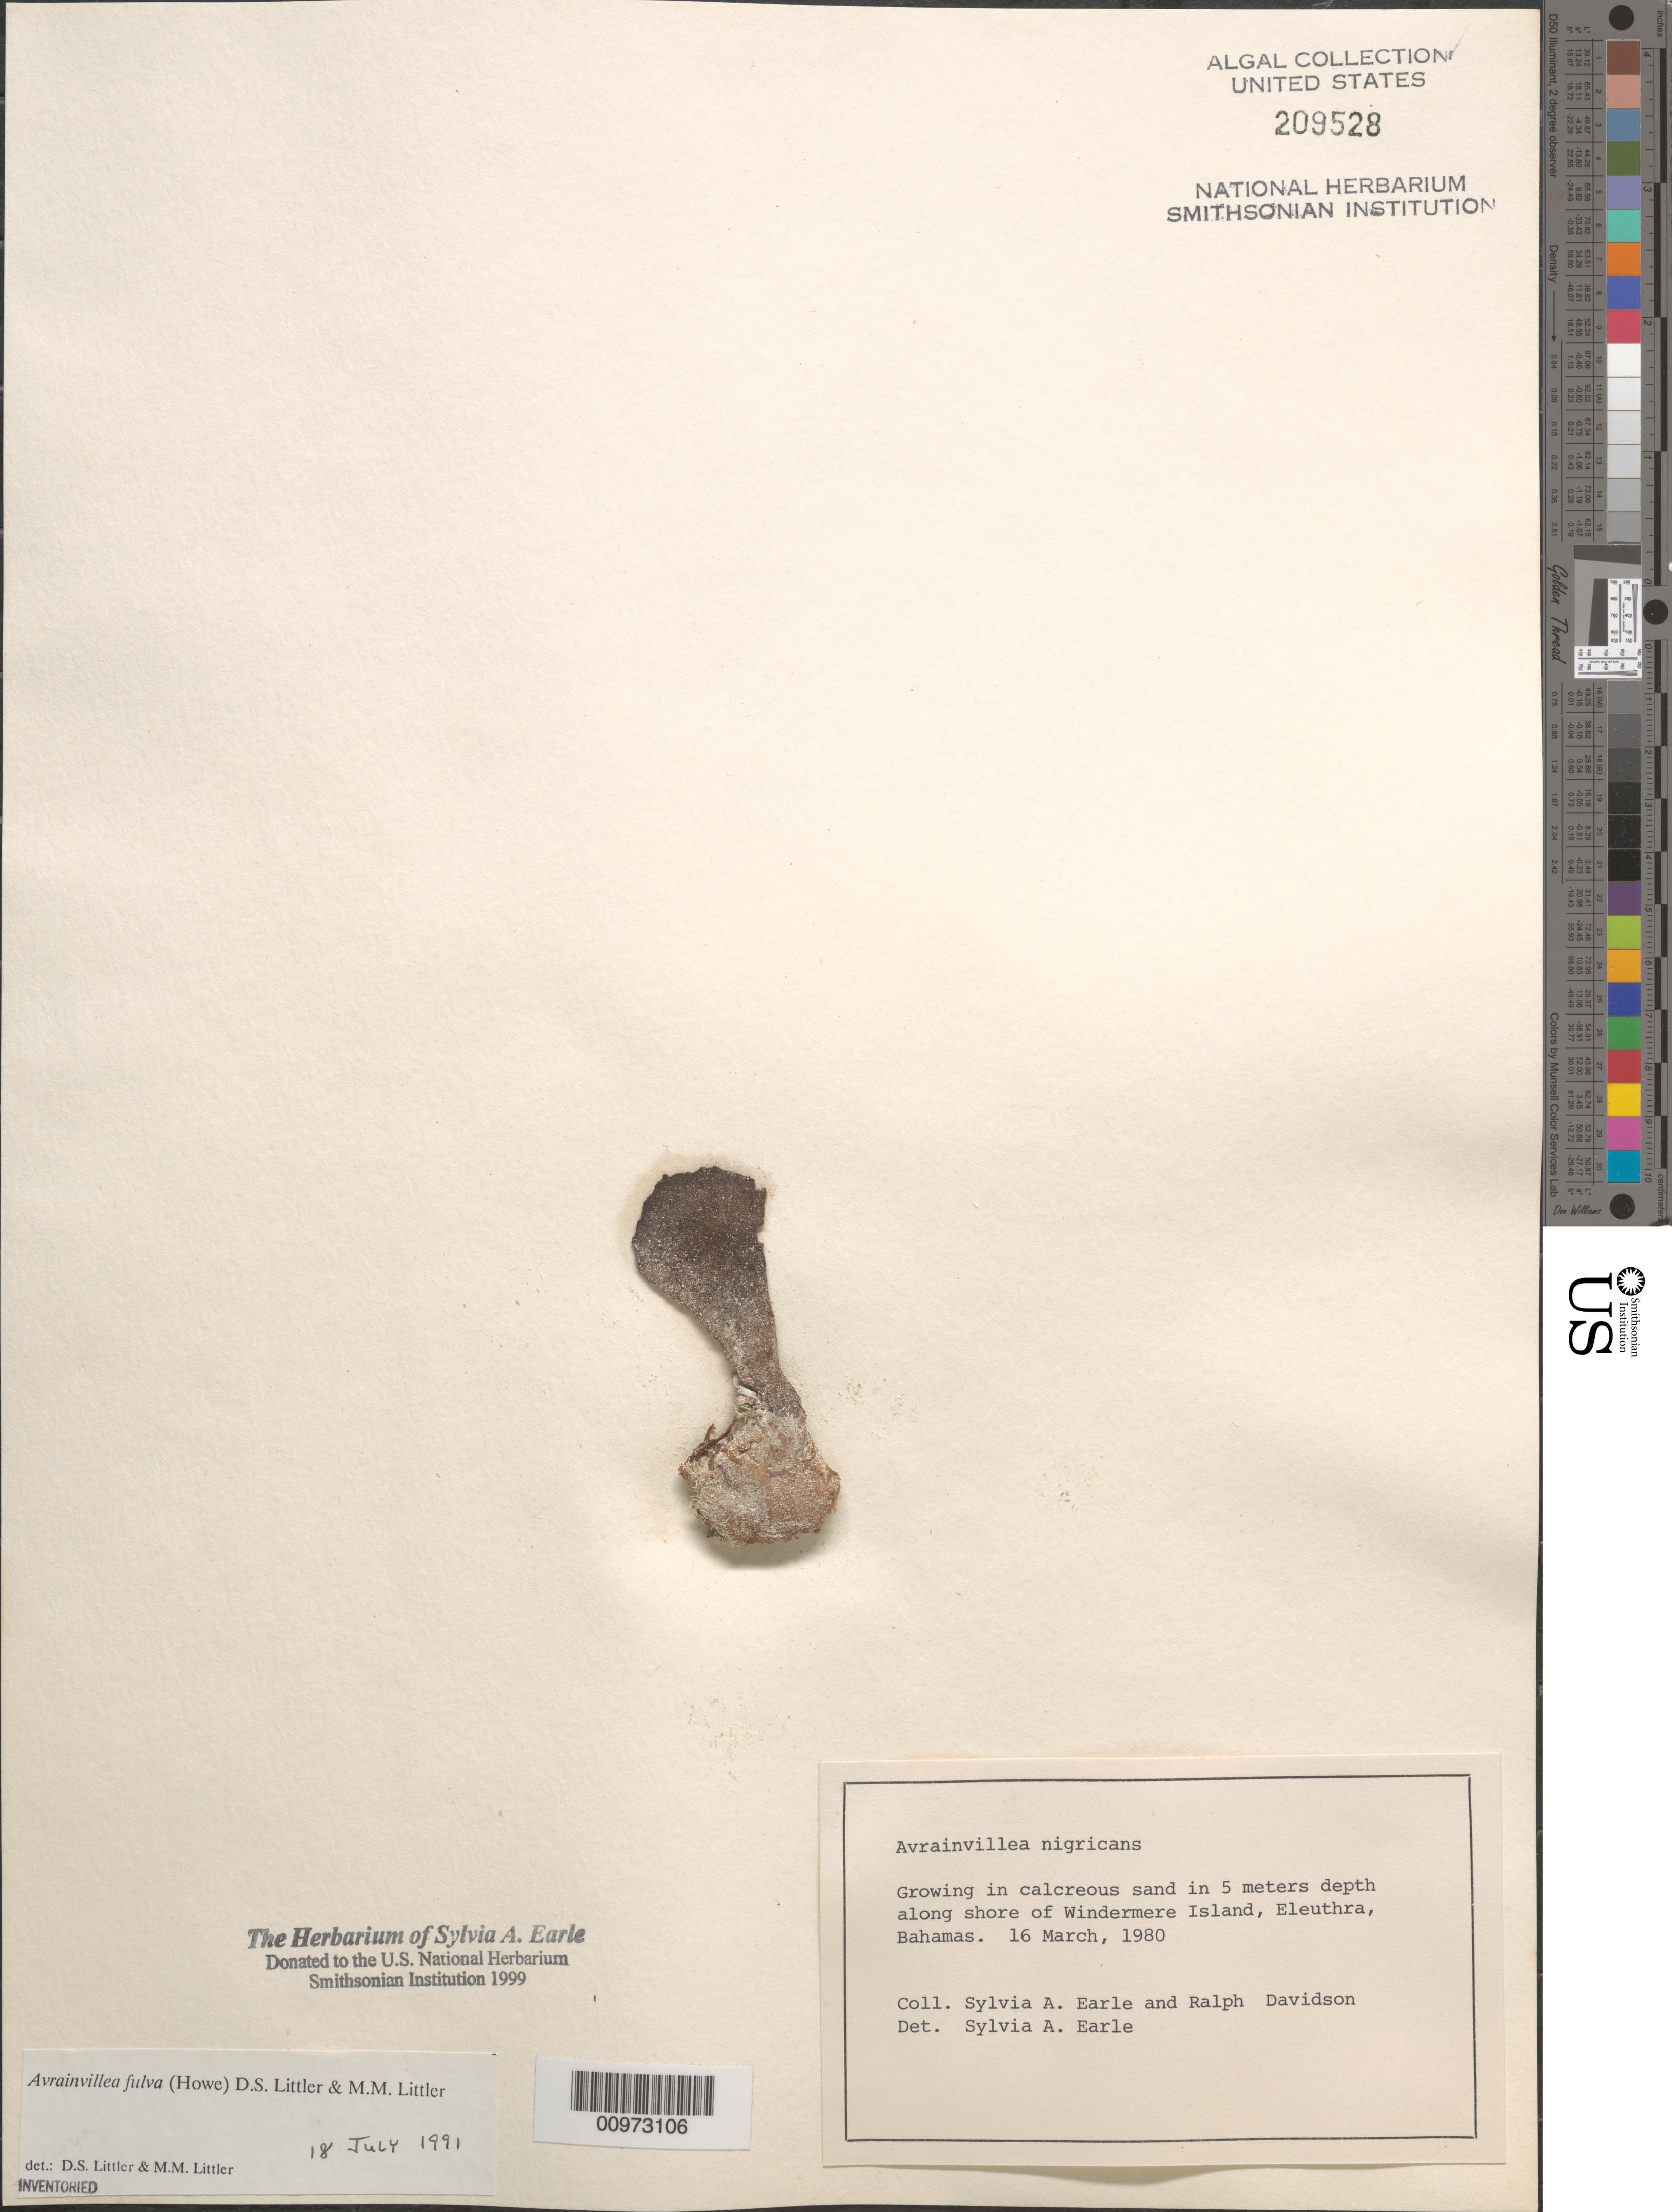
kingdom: Plantae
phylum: Chlorophyta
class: Ulvophyceae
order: Bryopsidales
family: Dichotomosiphonaceae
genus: Avrainvillea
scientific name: Avrainvillea fulva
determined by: Littler, D. S.; Littler, M. M.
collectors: S. A. Earle & R. Davidson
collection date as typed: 16 Mar 1980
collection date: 1980-03-16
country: Bahamas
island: Eleuthera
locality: Windermere Island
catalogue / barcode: US 209528